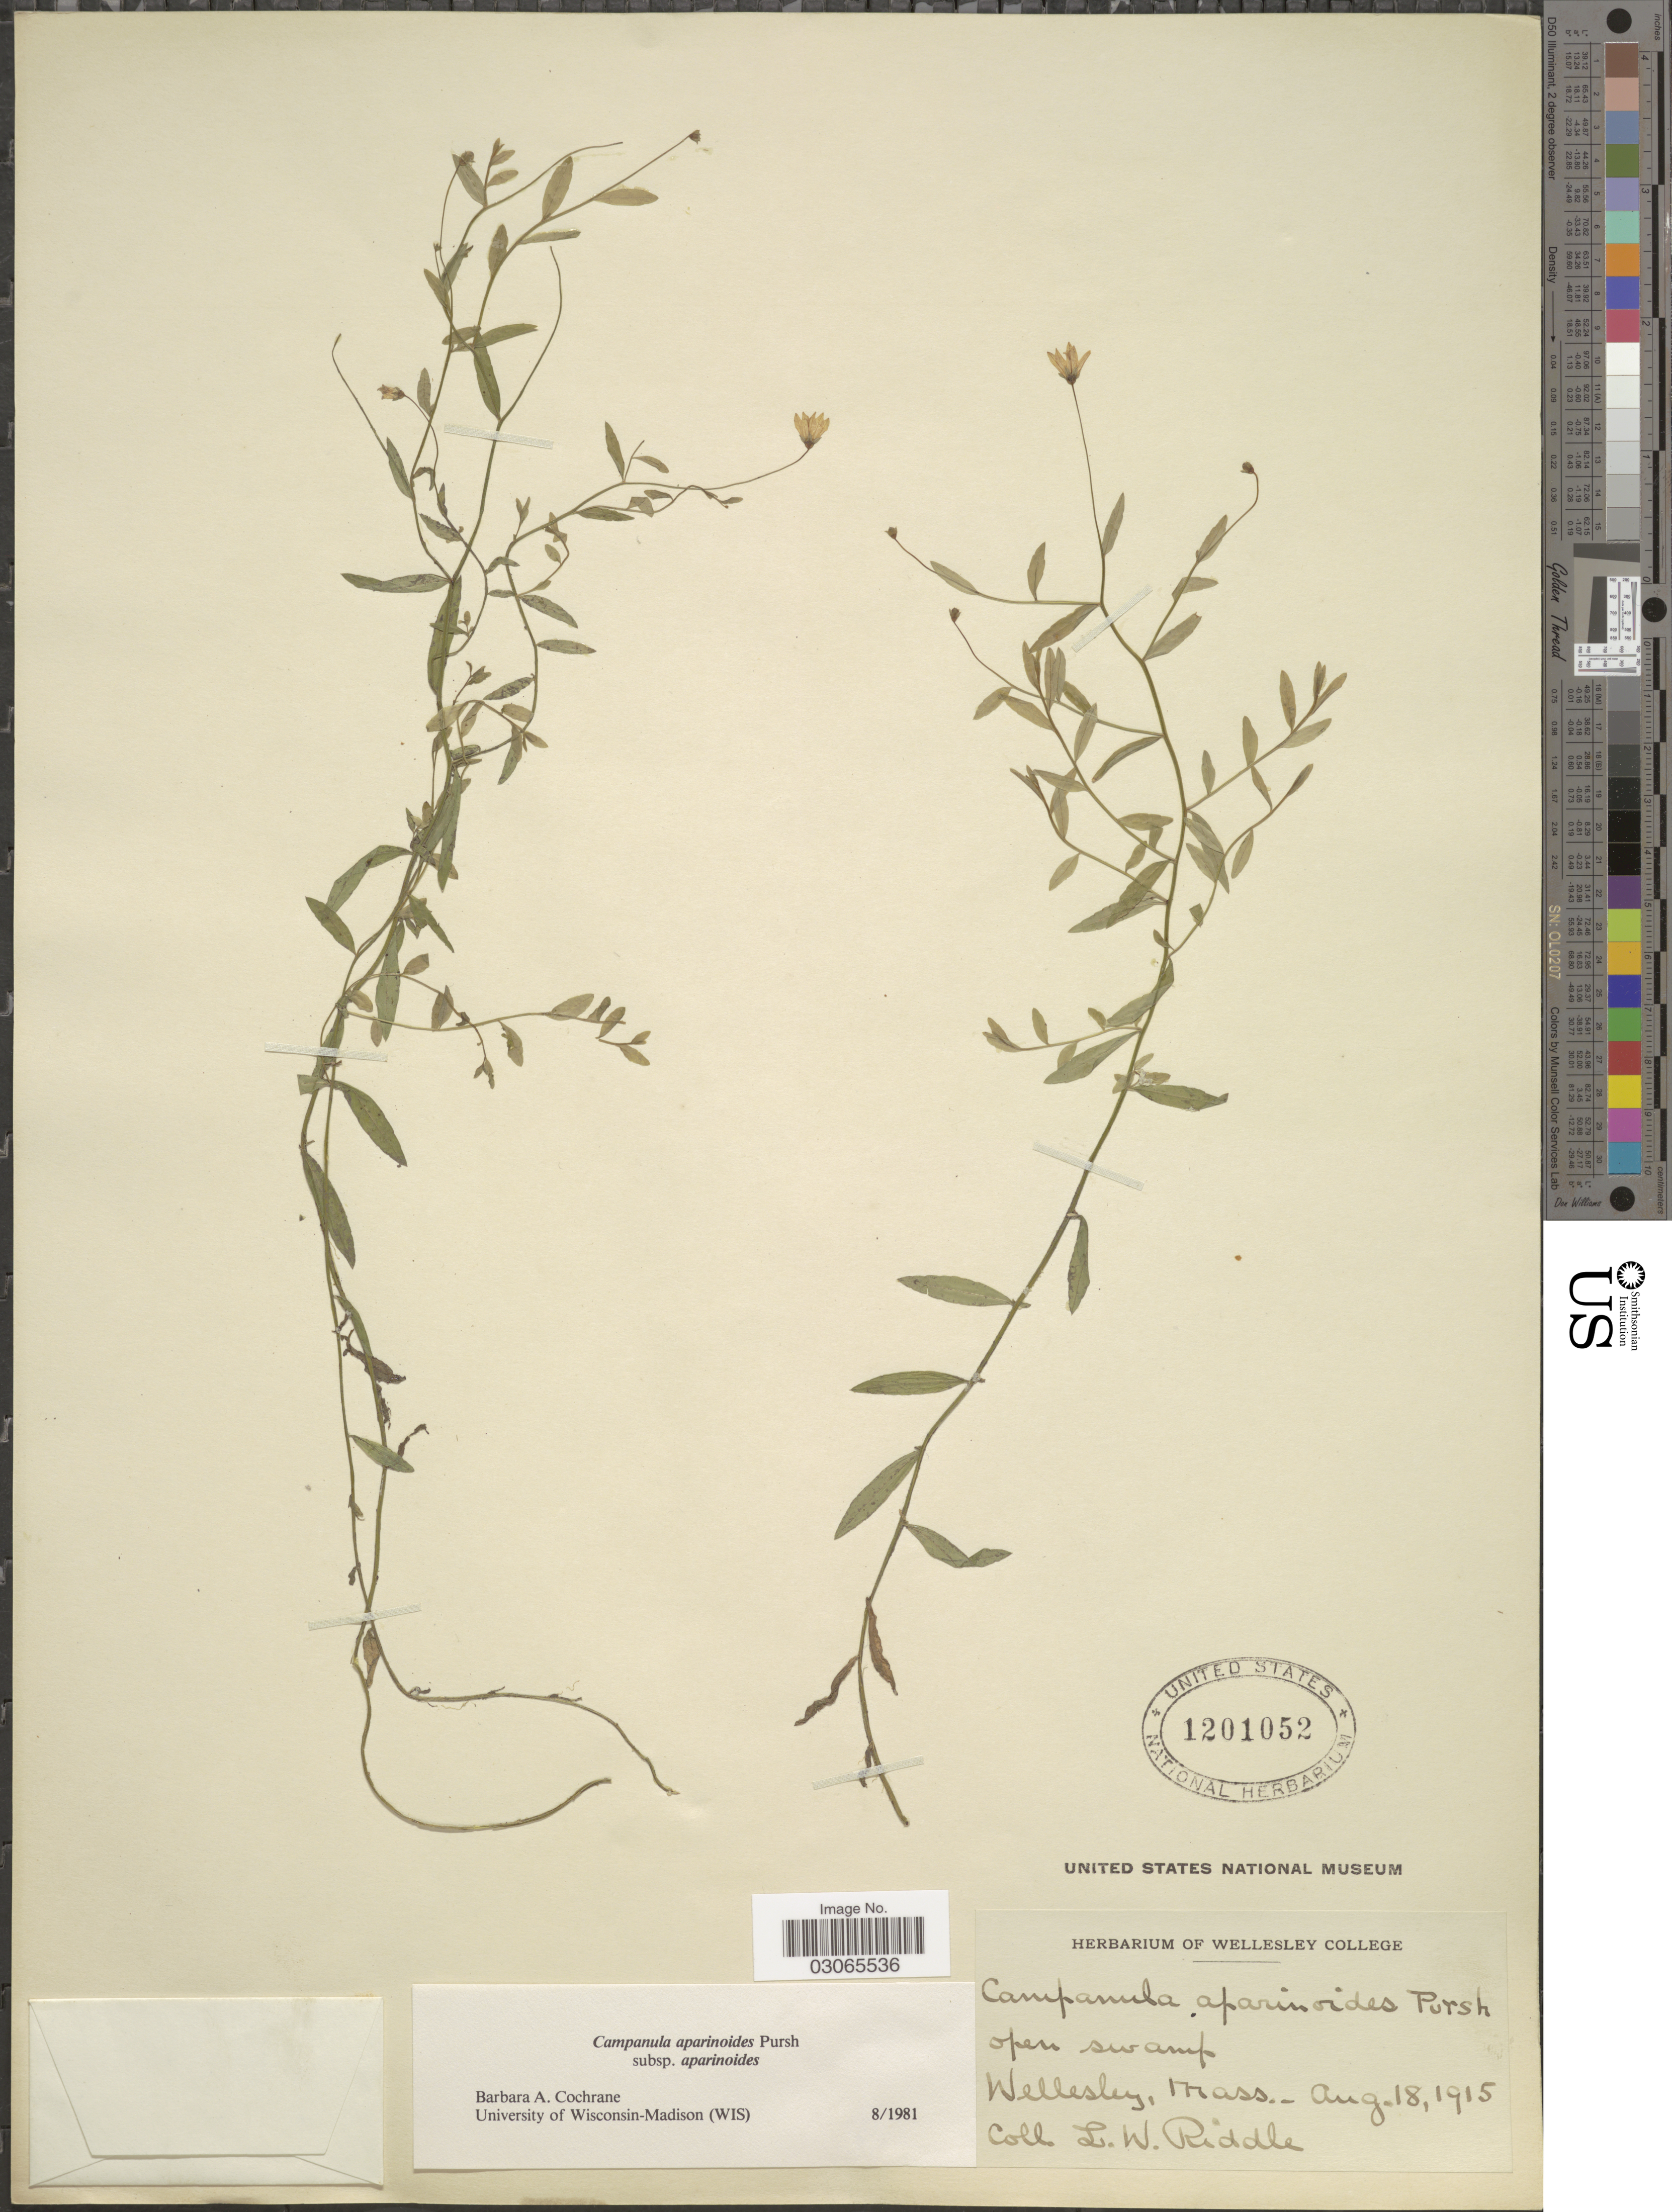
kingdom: Plantae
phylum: Tracheophyta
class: Magnoliopsida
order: Asterales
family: Campanulaceae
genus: Campanula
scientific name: Campanula aparinoides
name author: Pursh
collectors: L. W. Riddle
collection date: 1915-08-18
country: United States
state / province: Massachusetts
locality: Wellesley.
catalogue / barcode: US 1201052